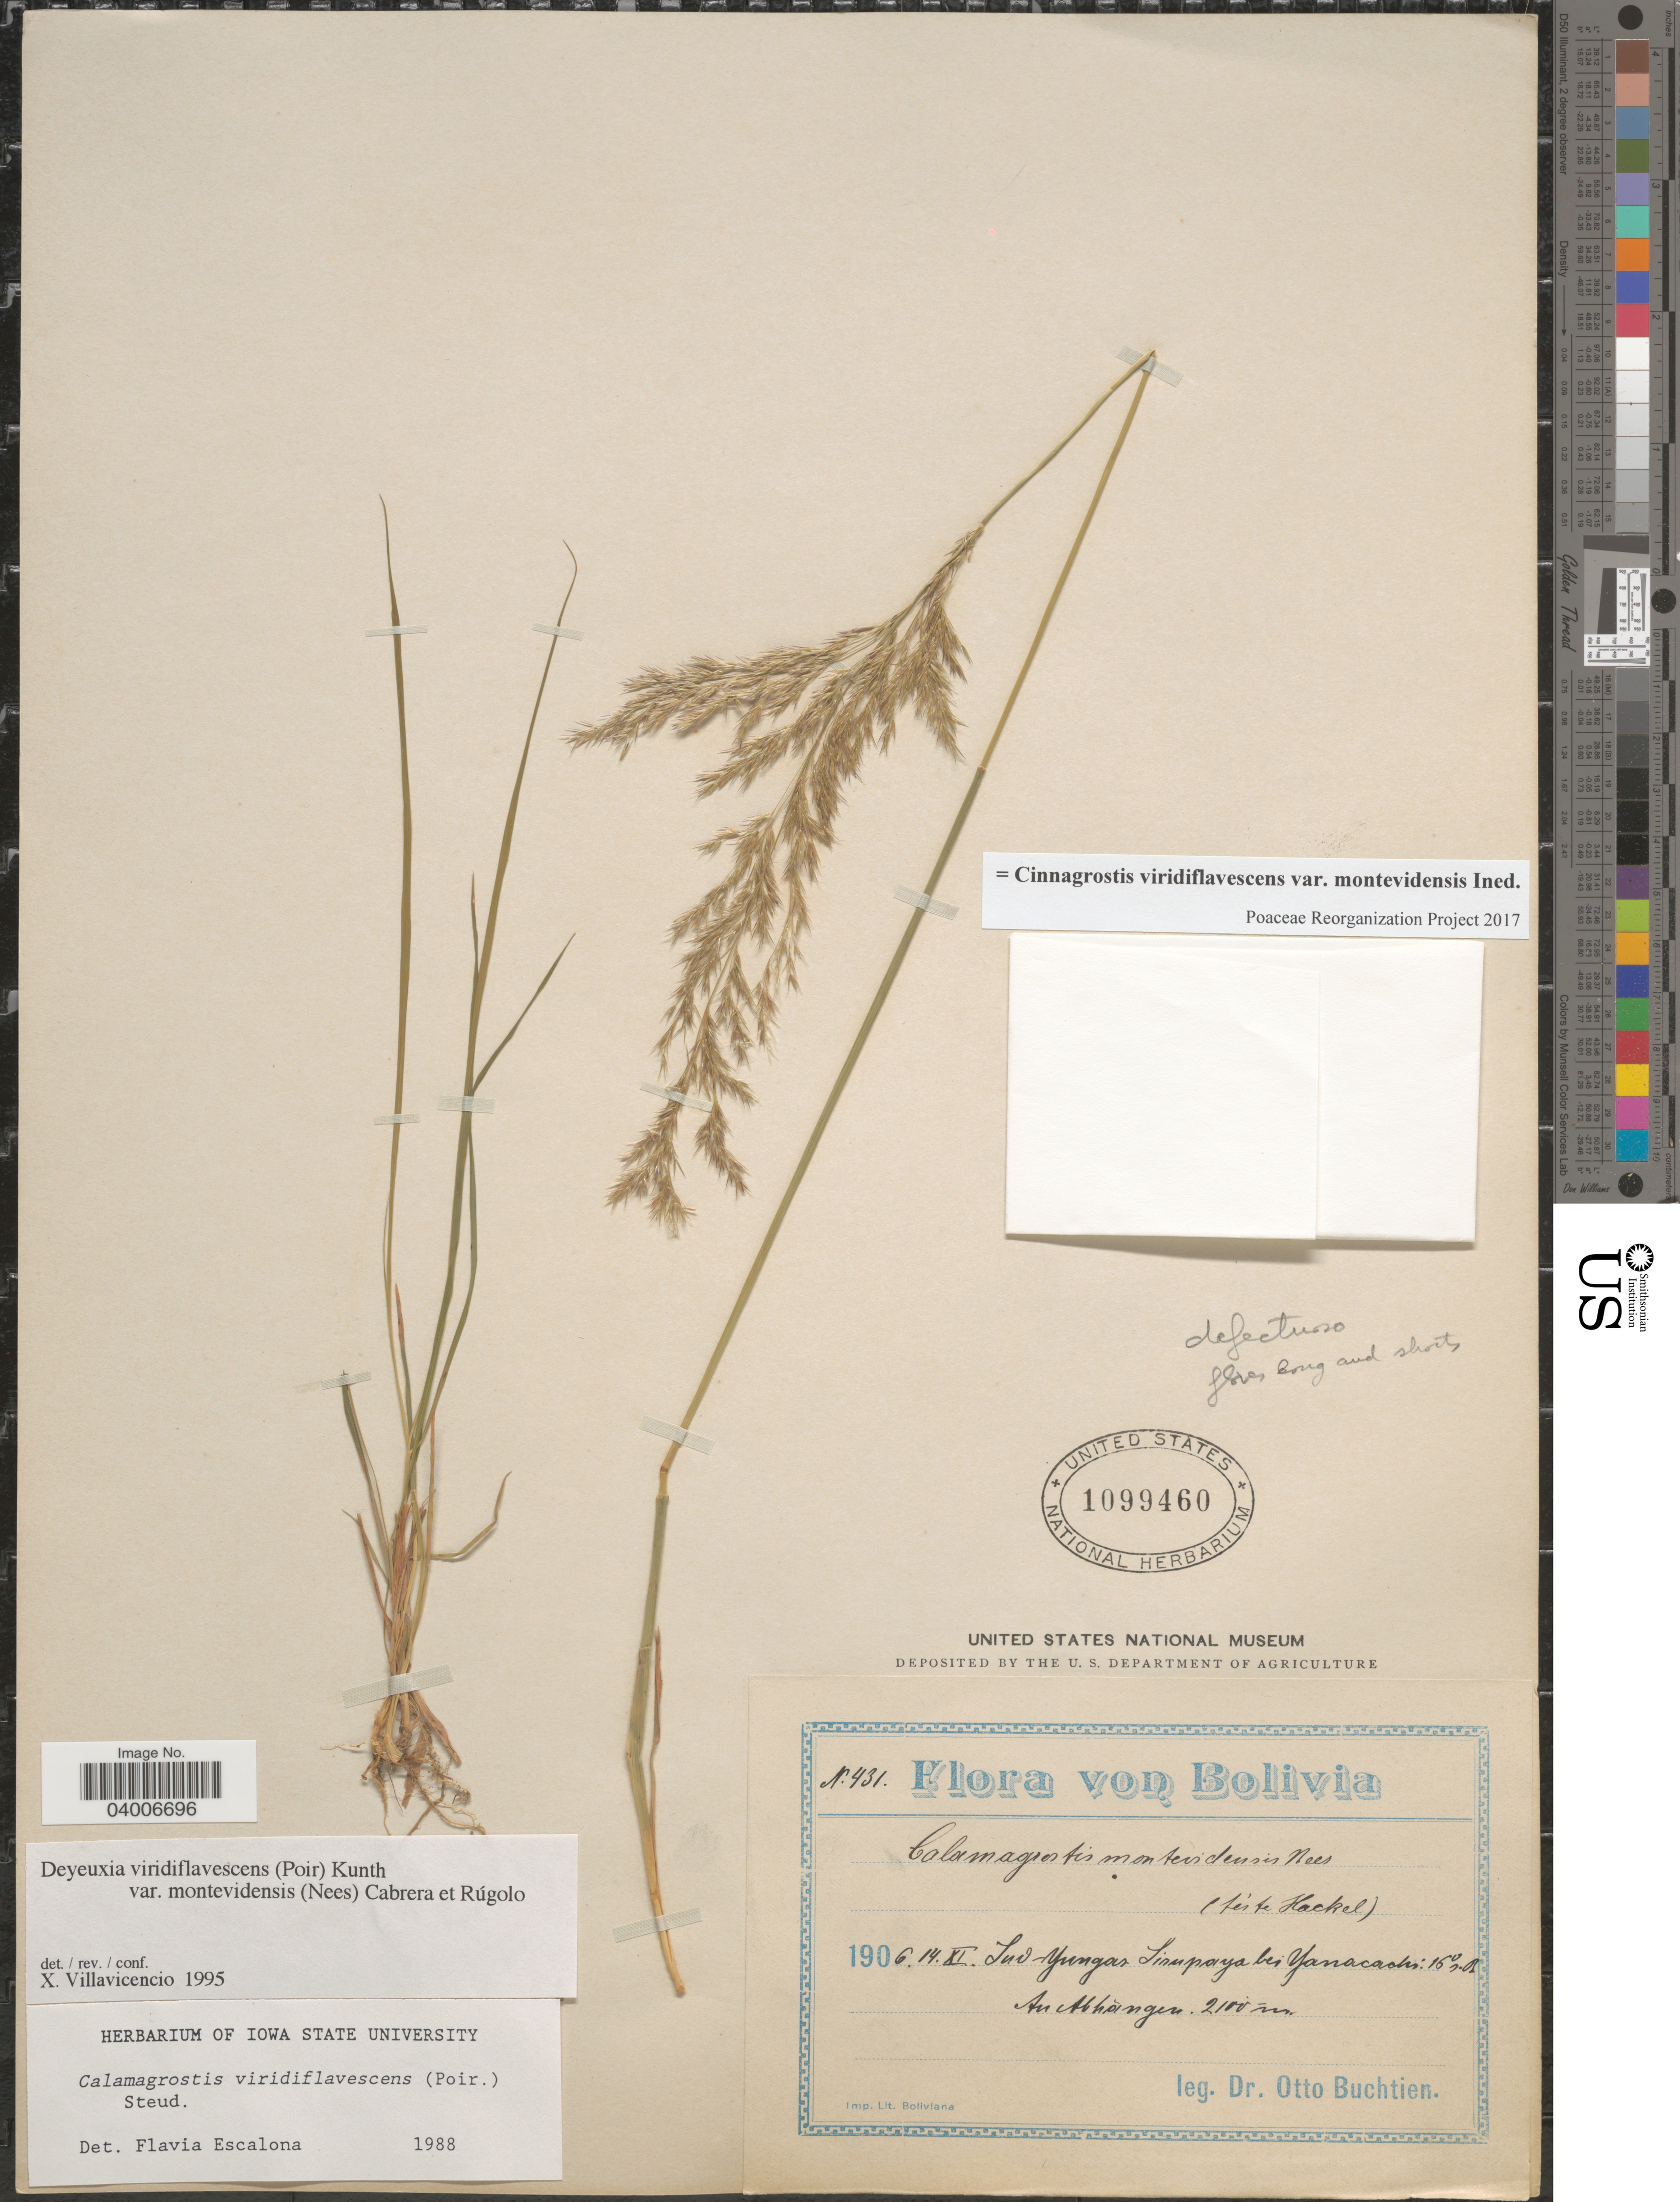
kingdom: Plantae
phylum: Tracheophyta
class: Liliopsida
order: Poales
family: Poaceae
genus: Cinnagrostis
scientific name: Cinnagrostis viridiflavescens var. montevidensis ined.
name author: (Nees) P.M. Peterson et al.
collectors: O. Buchtien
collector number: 431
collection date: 1906-11-14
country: Bolivia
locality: Sud Yungas Sinupaya bei Yanacachi: 16º s.B.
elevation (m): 2100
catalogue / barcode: US 1099460